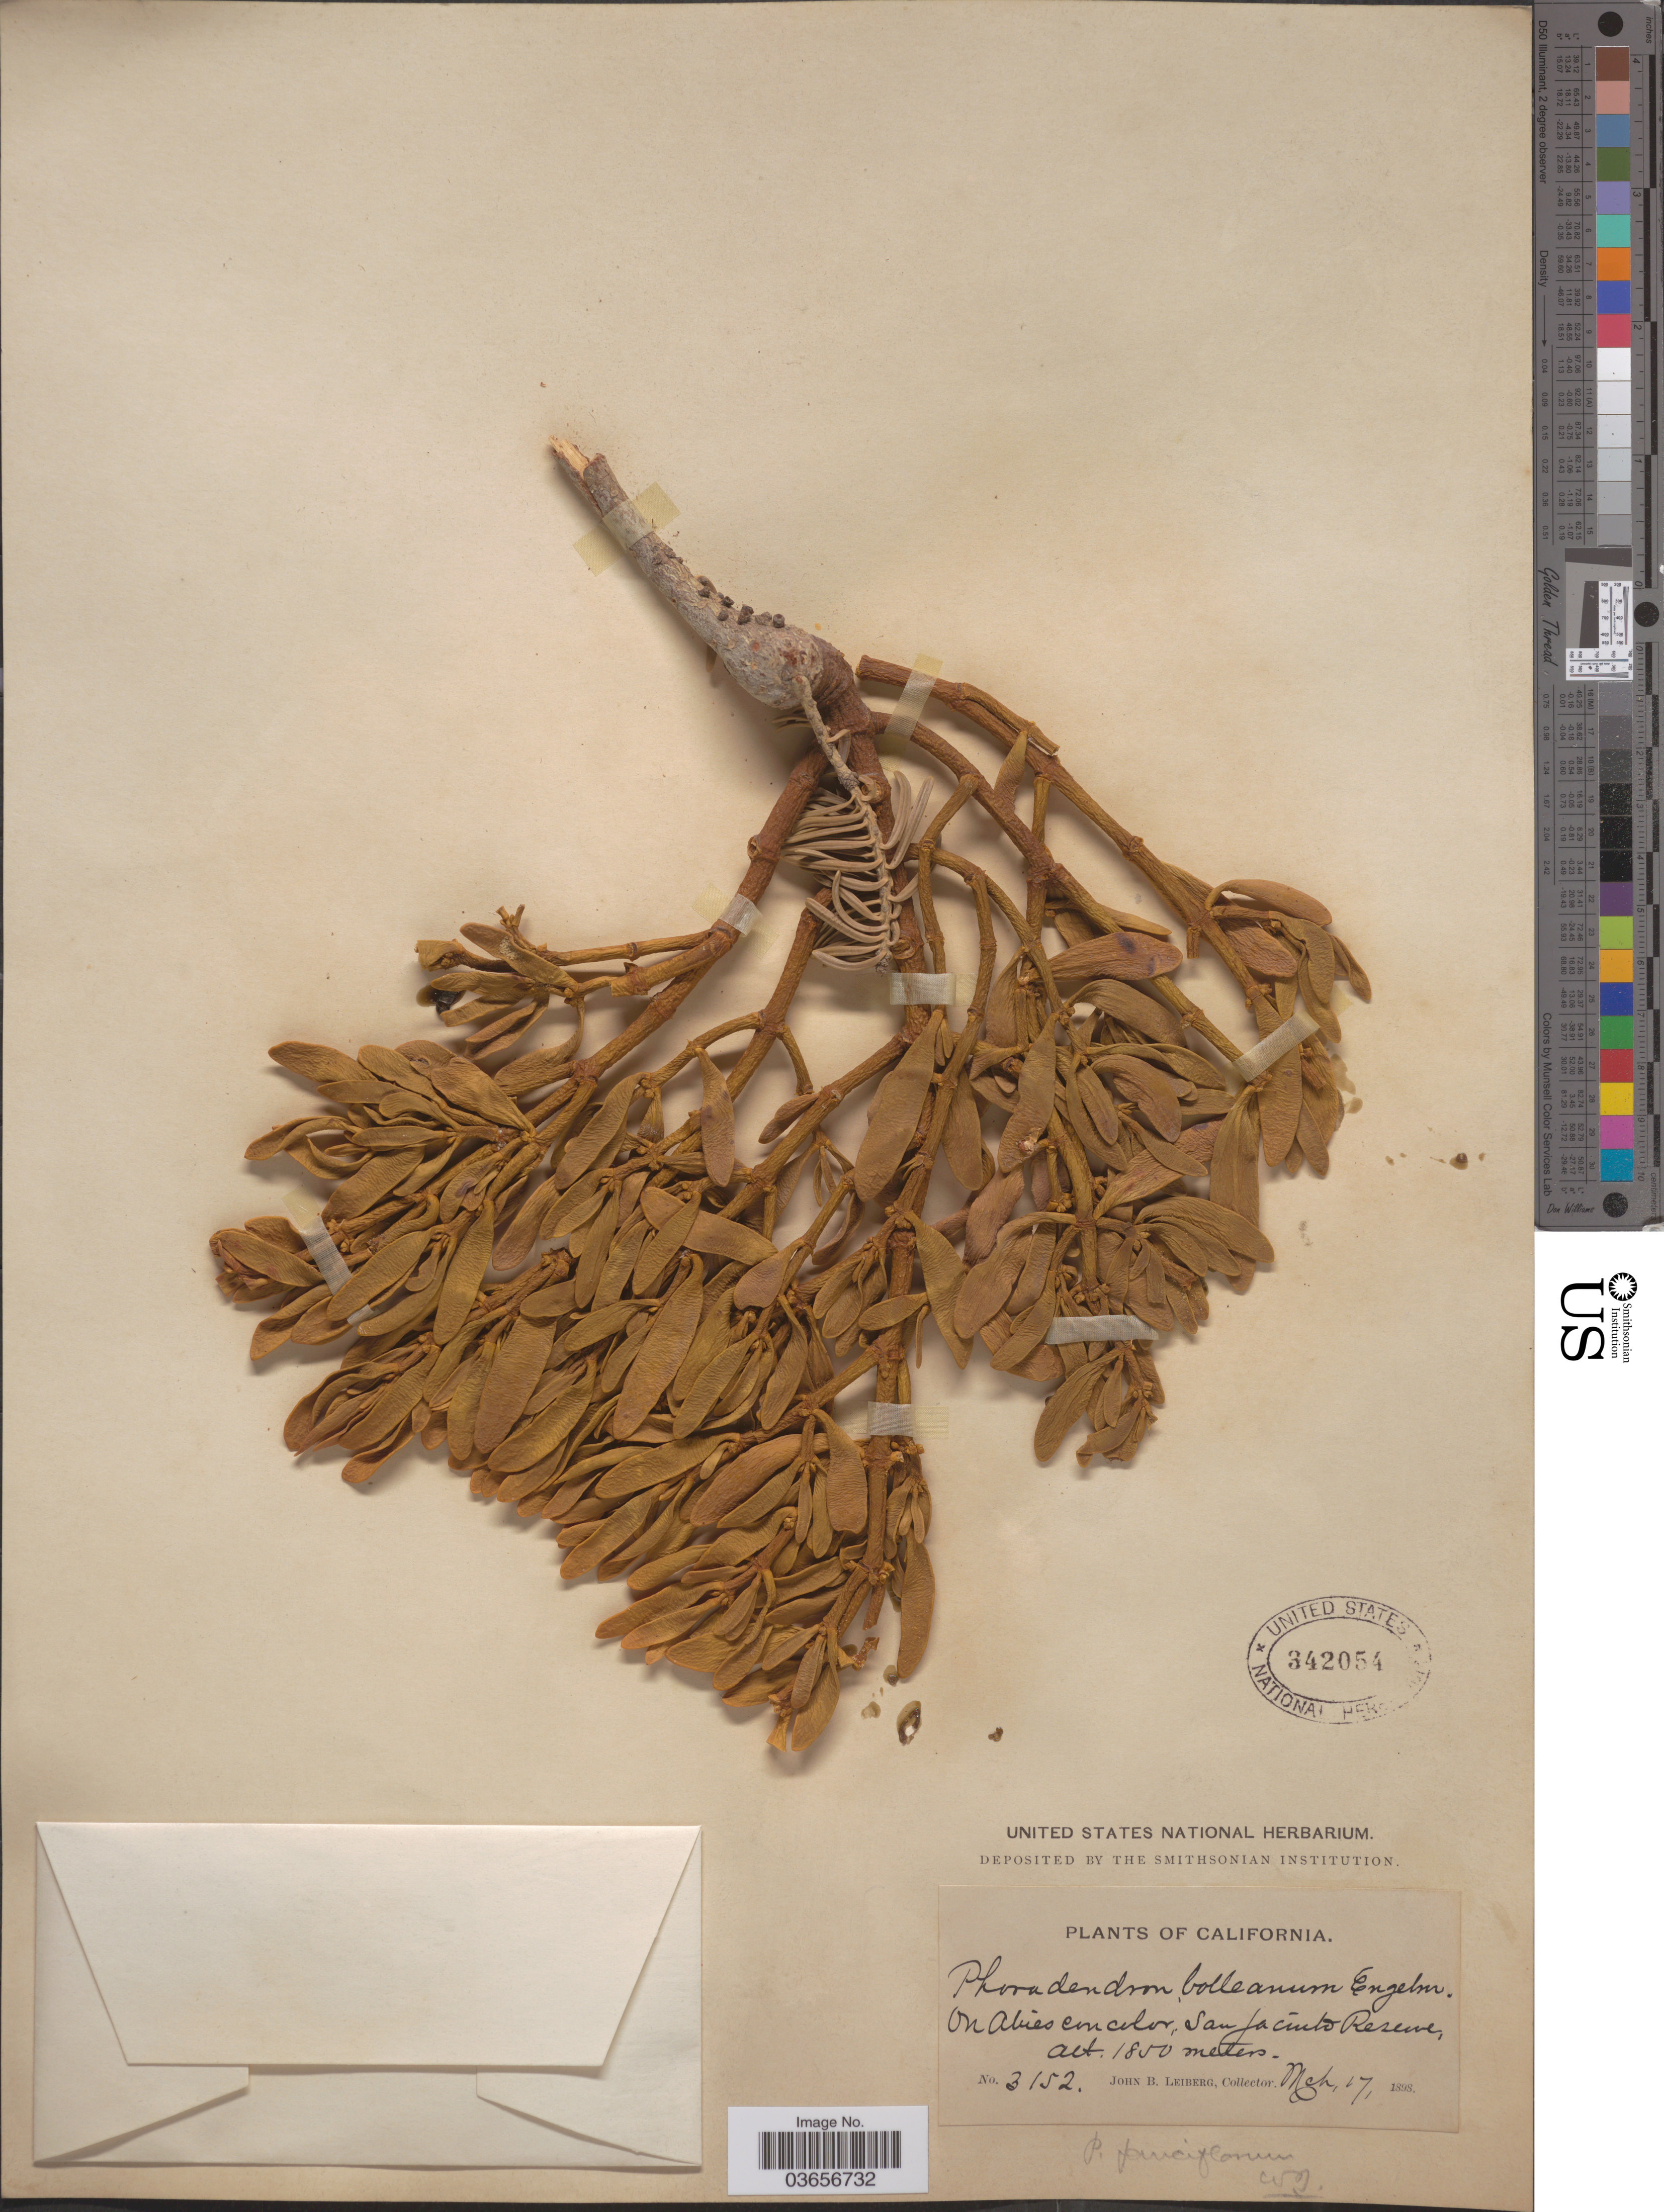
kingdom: Plantae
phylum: Tracheophyta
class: Magnoliopsida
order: Santalales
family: Viscaceae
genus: Phoradendron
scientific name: Phoradendron bolleanum var. pauciflorum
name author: (Torr.) Fosberg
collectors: J. B. Leiberg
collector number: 3152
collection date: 1898-03-17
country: United States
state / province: California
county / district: Riverside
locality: San Jacinto Reserve.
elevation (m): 1850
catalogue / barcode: US 342054